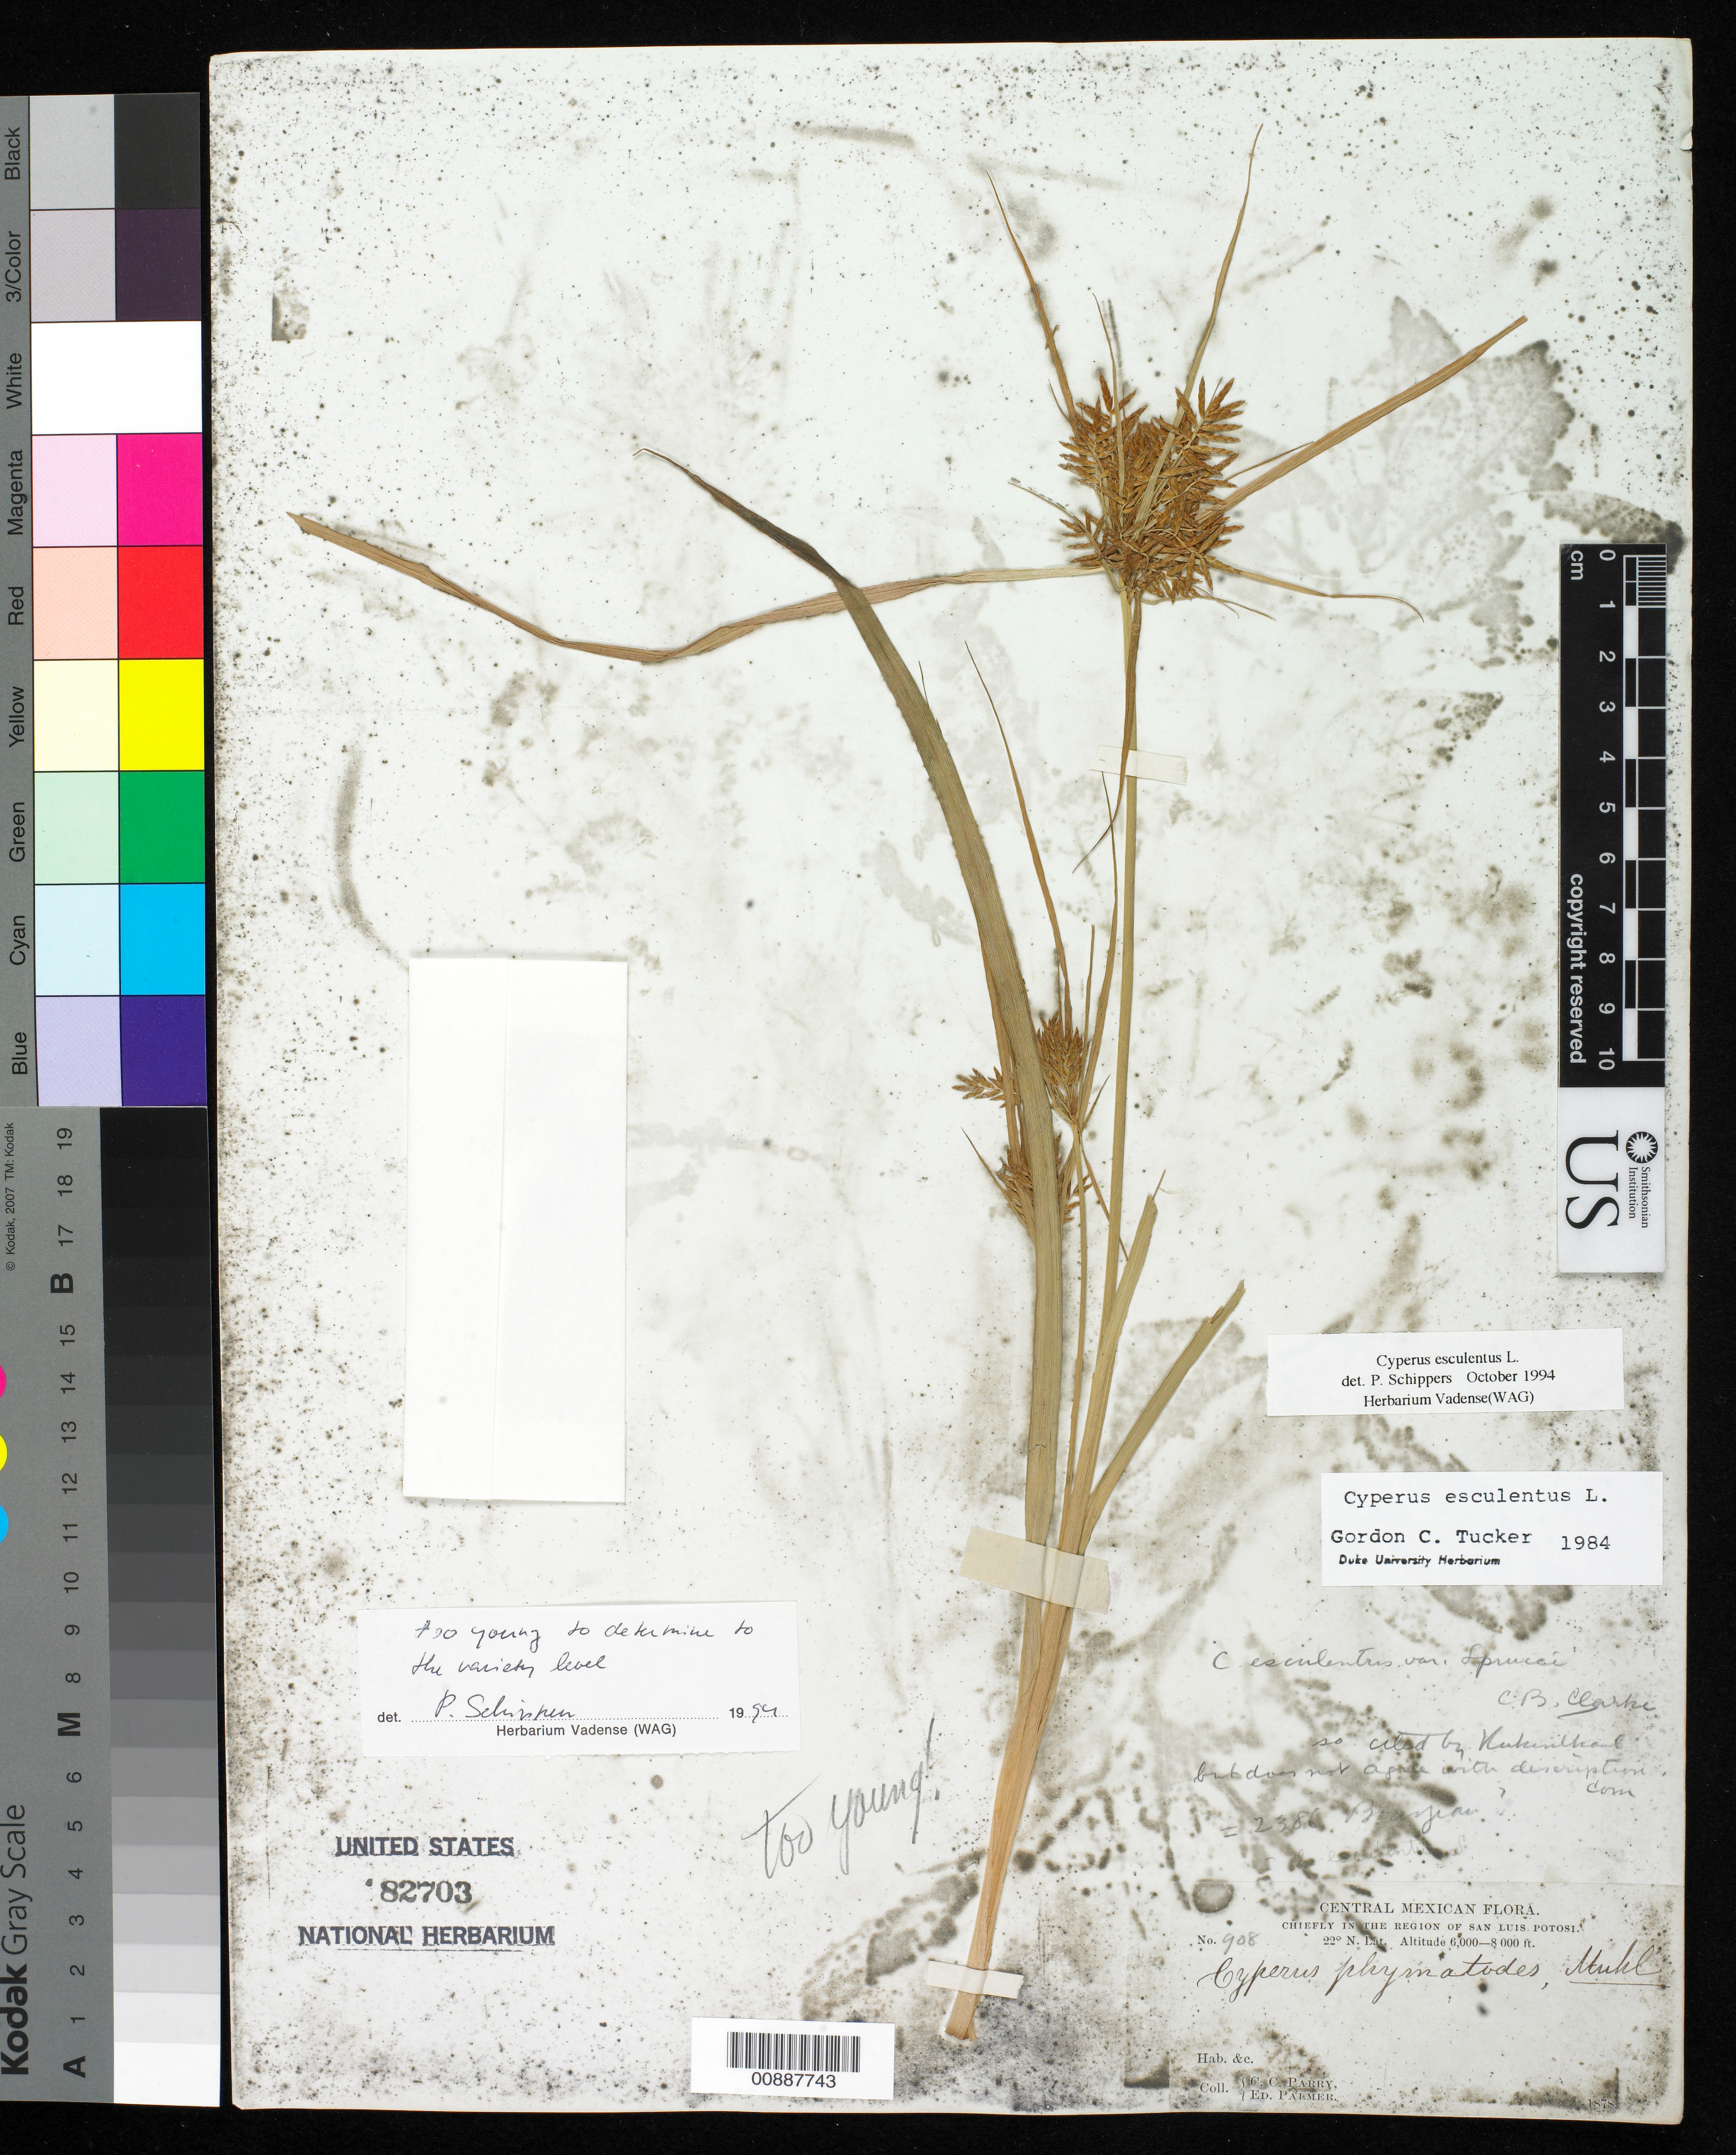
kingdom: Plantae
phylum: Tracheophyta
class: Liliopsida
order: Poales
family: Cyperaceae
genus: Cyperus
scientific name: Cyperus esculentus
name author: L.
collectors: C. C. Parry & E. Palmer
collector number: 908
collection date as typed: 1878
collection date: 1878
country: Mexico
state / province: San Luis Potosí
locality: Chiefly in the region of San Luis Potosí.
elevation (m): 1829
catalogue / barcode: US 82703